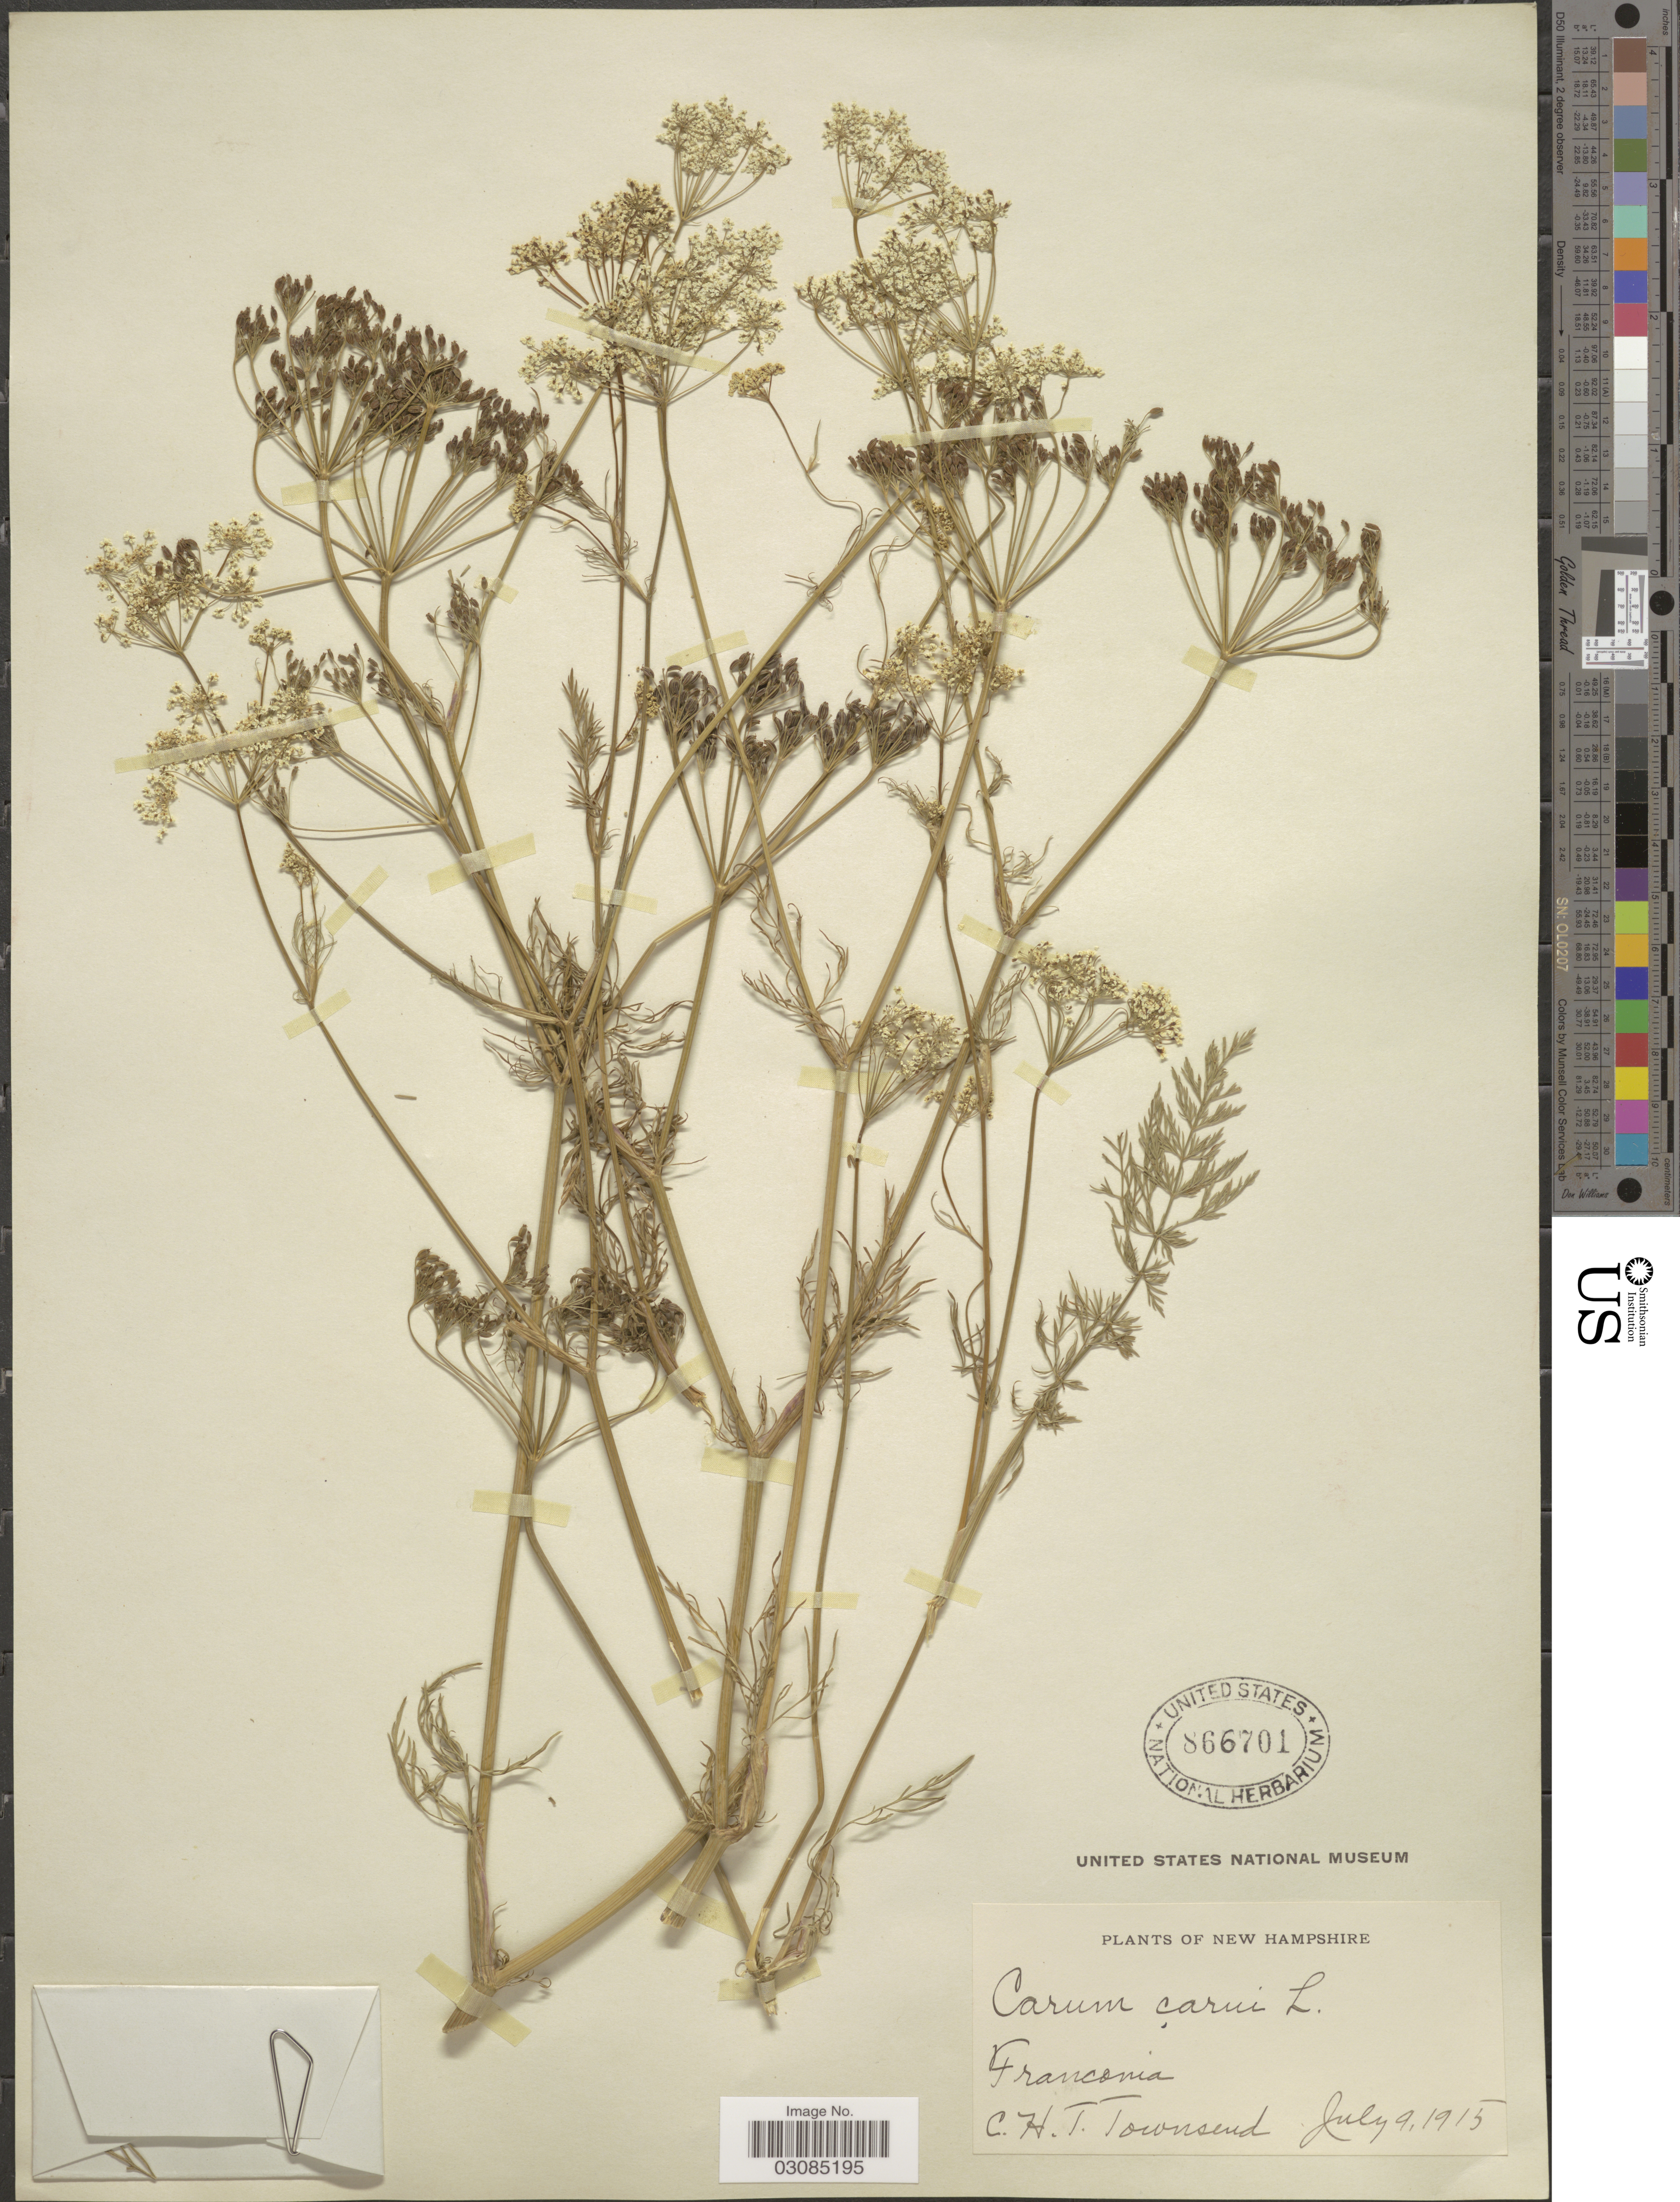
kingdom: Plantae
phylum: Tracheophyta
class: Magnoliopsida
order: Apiales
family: Apiaceae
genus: Carum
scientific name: Carum carvi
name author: L.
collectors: C. H. T. Townsend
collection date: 1915-07-09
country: United States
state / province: New Hampshire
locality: Franconia.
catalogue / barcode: US 866701